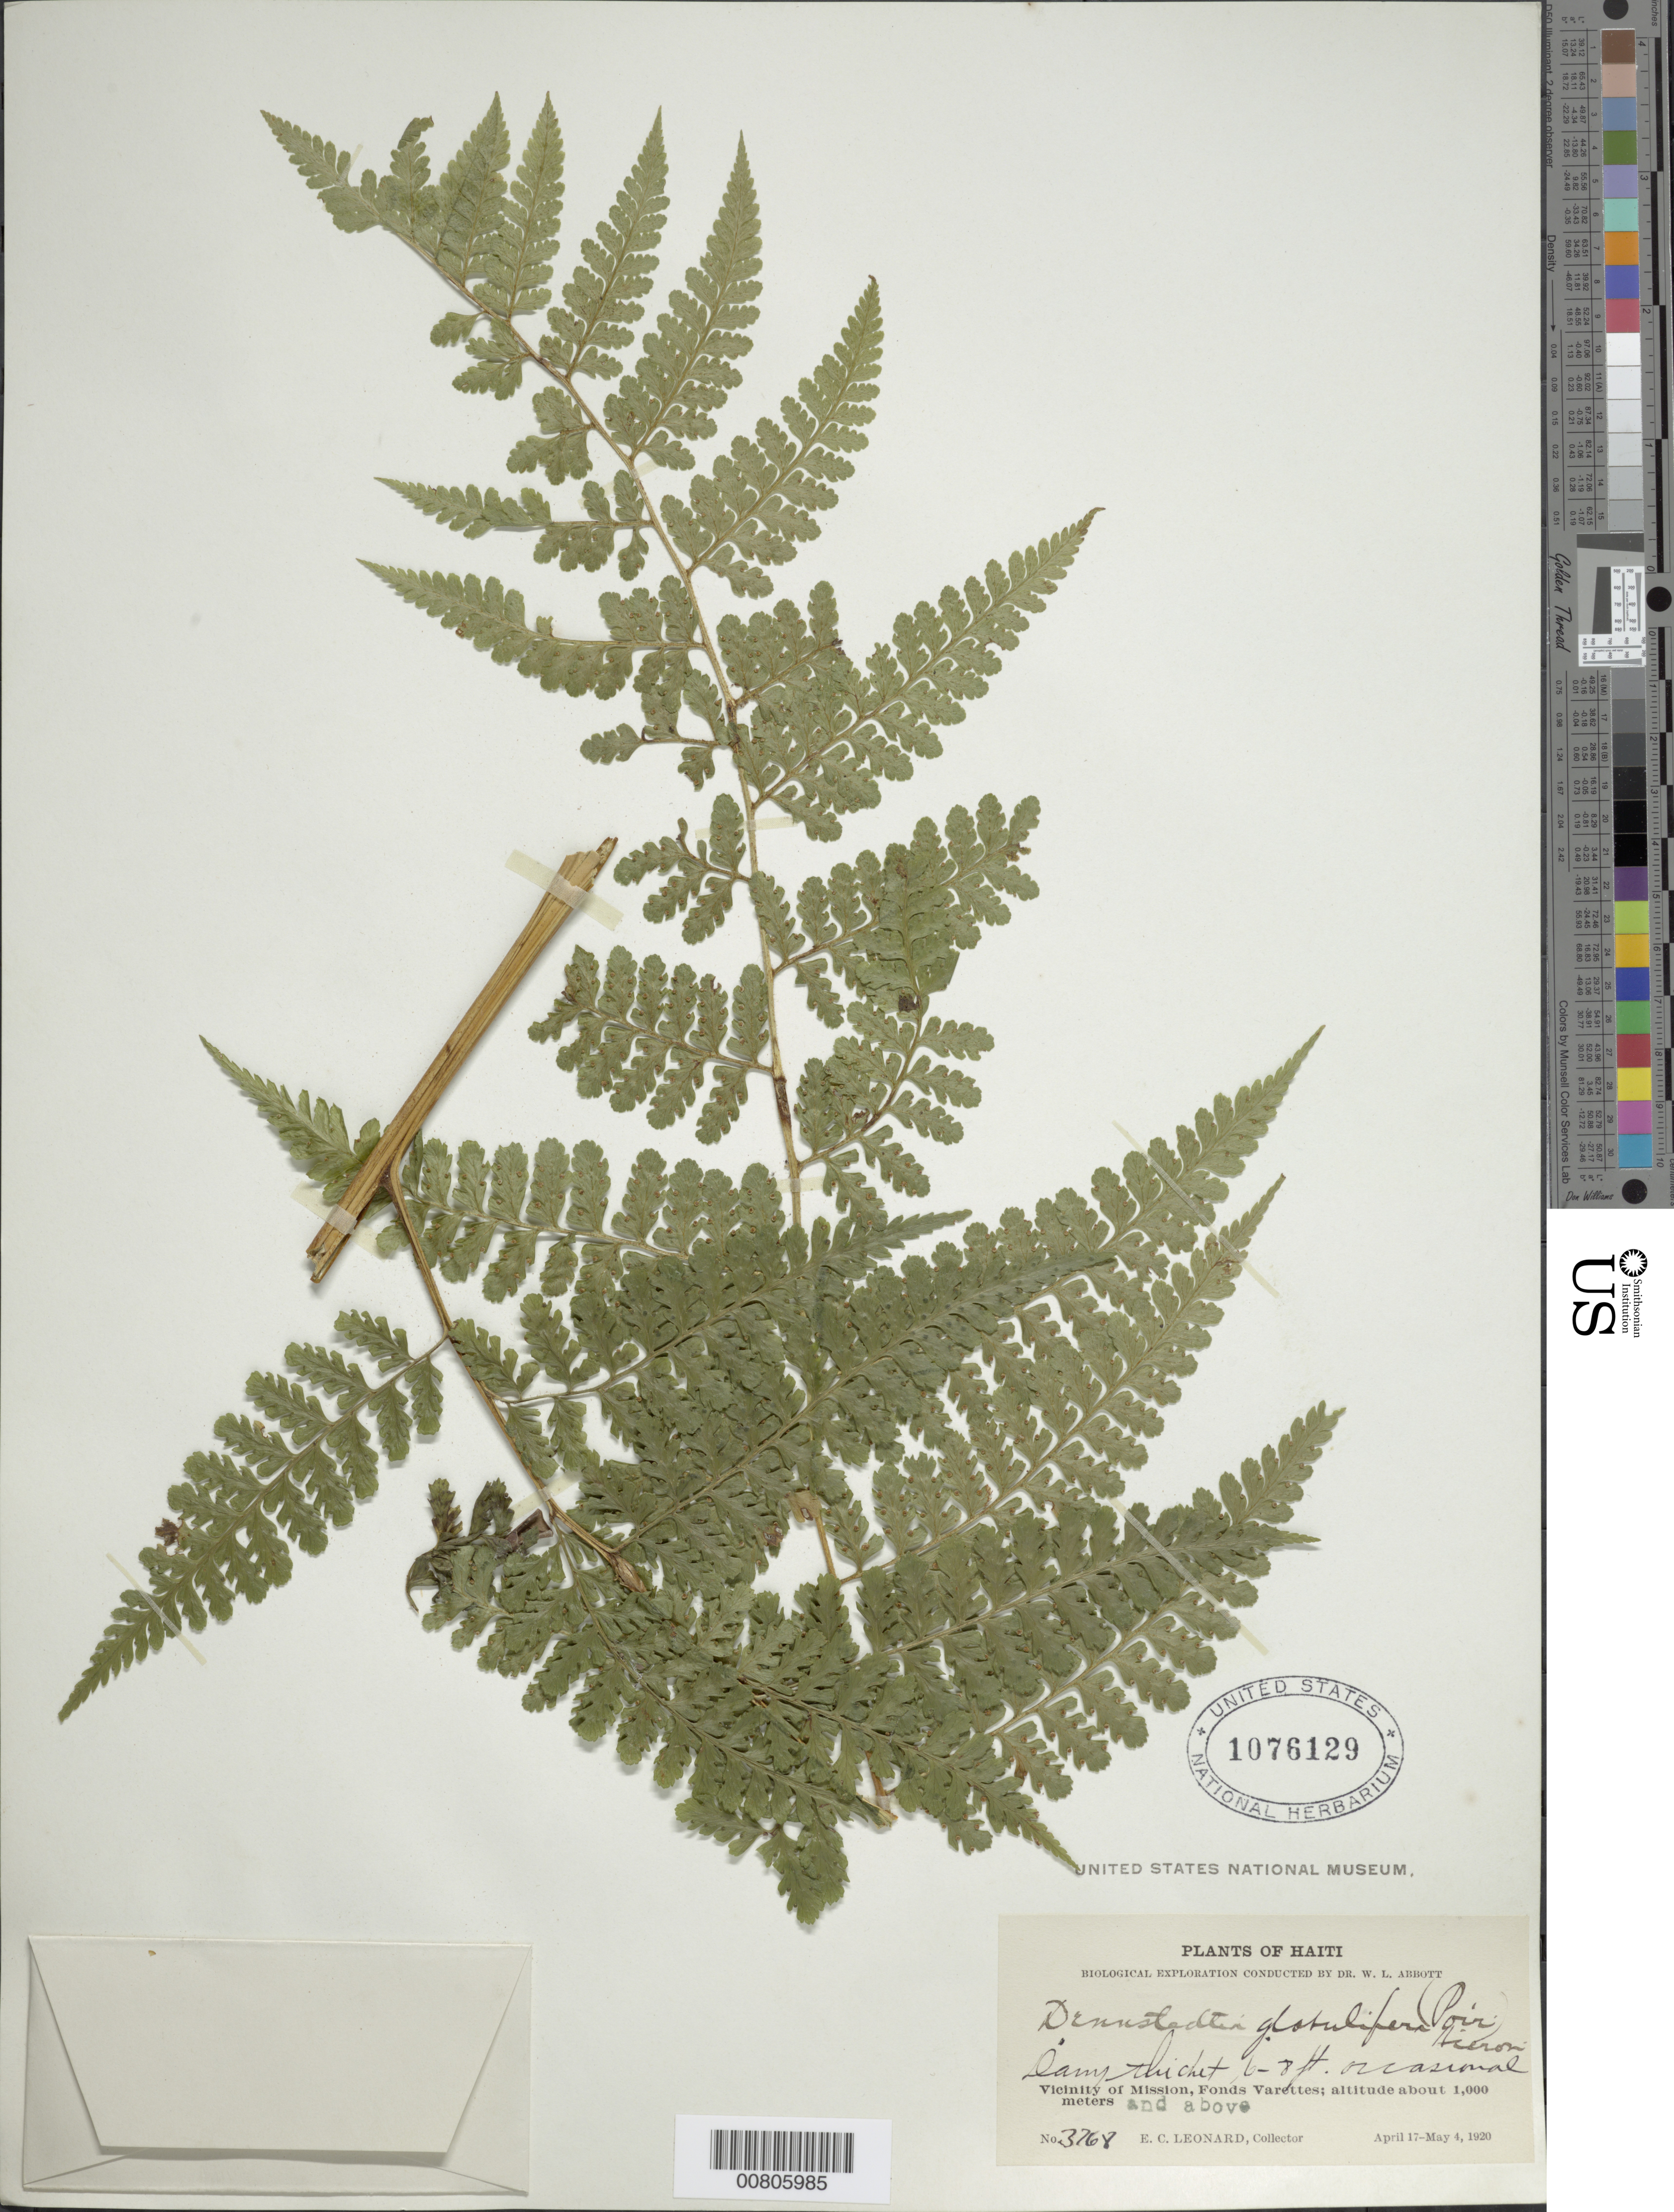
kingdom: Plantae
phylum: Tracheophyta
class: Polypodiopsida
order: Polypodiales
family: Dennstaedtiaceae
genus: Dennstaedtia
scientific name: Dennstaedtia globulifera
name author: (Poir.) Hieron.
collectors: E. C. Leonard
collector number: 3768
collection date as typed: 17 Apr 1920 to 04 May 1920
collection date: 1920-04-17/1920-05-04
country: Haiti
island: Hispaniola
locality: Fonds Varettes, vicinity Mission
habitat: Damp thicket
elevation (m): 1000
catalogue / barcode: US 1076129